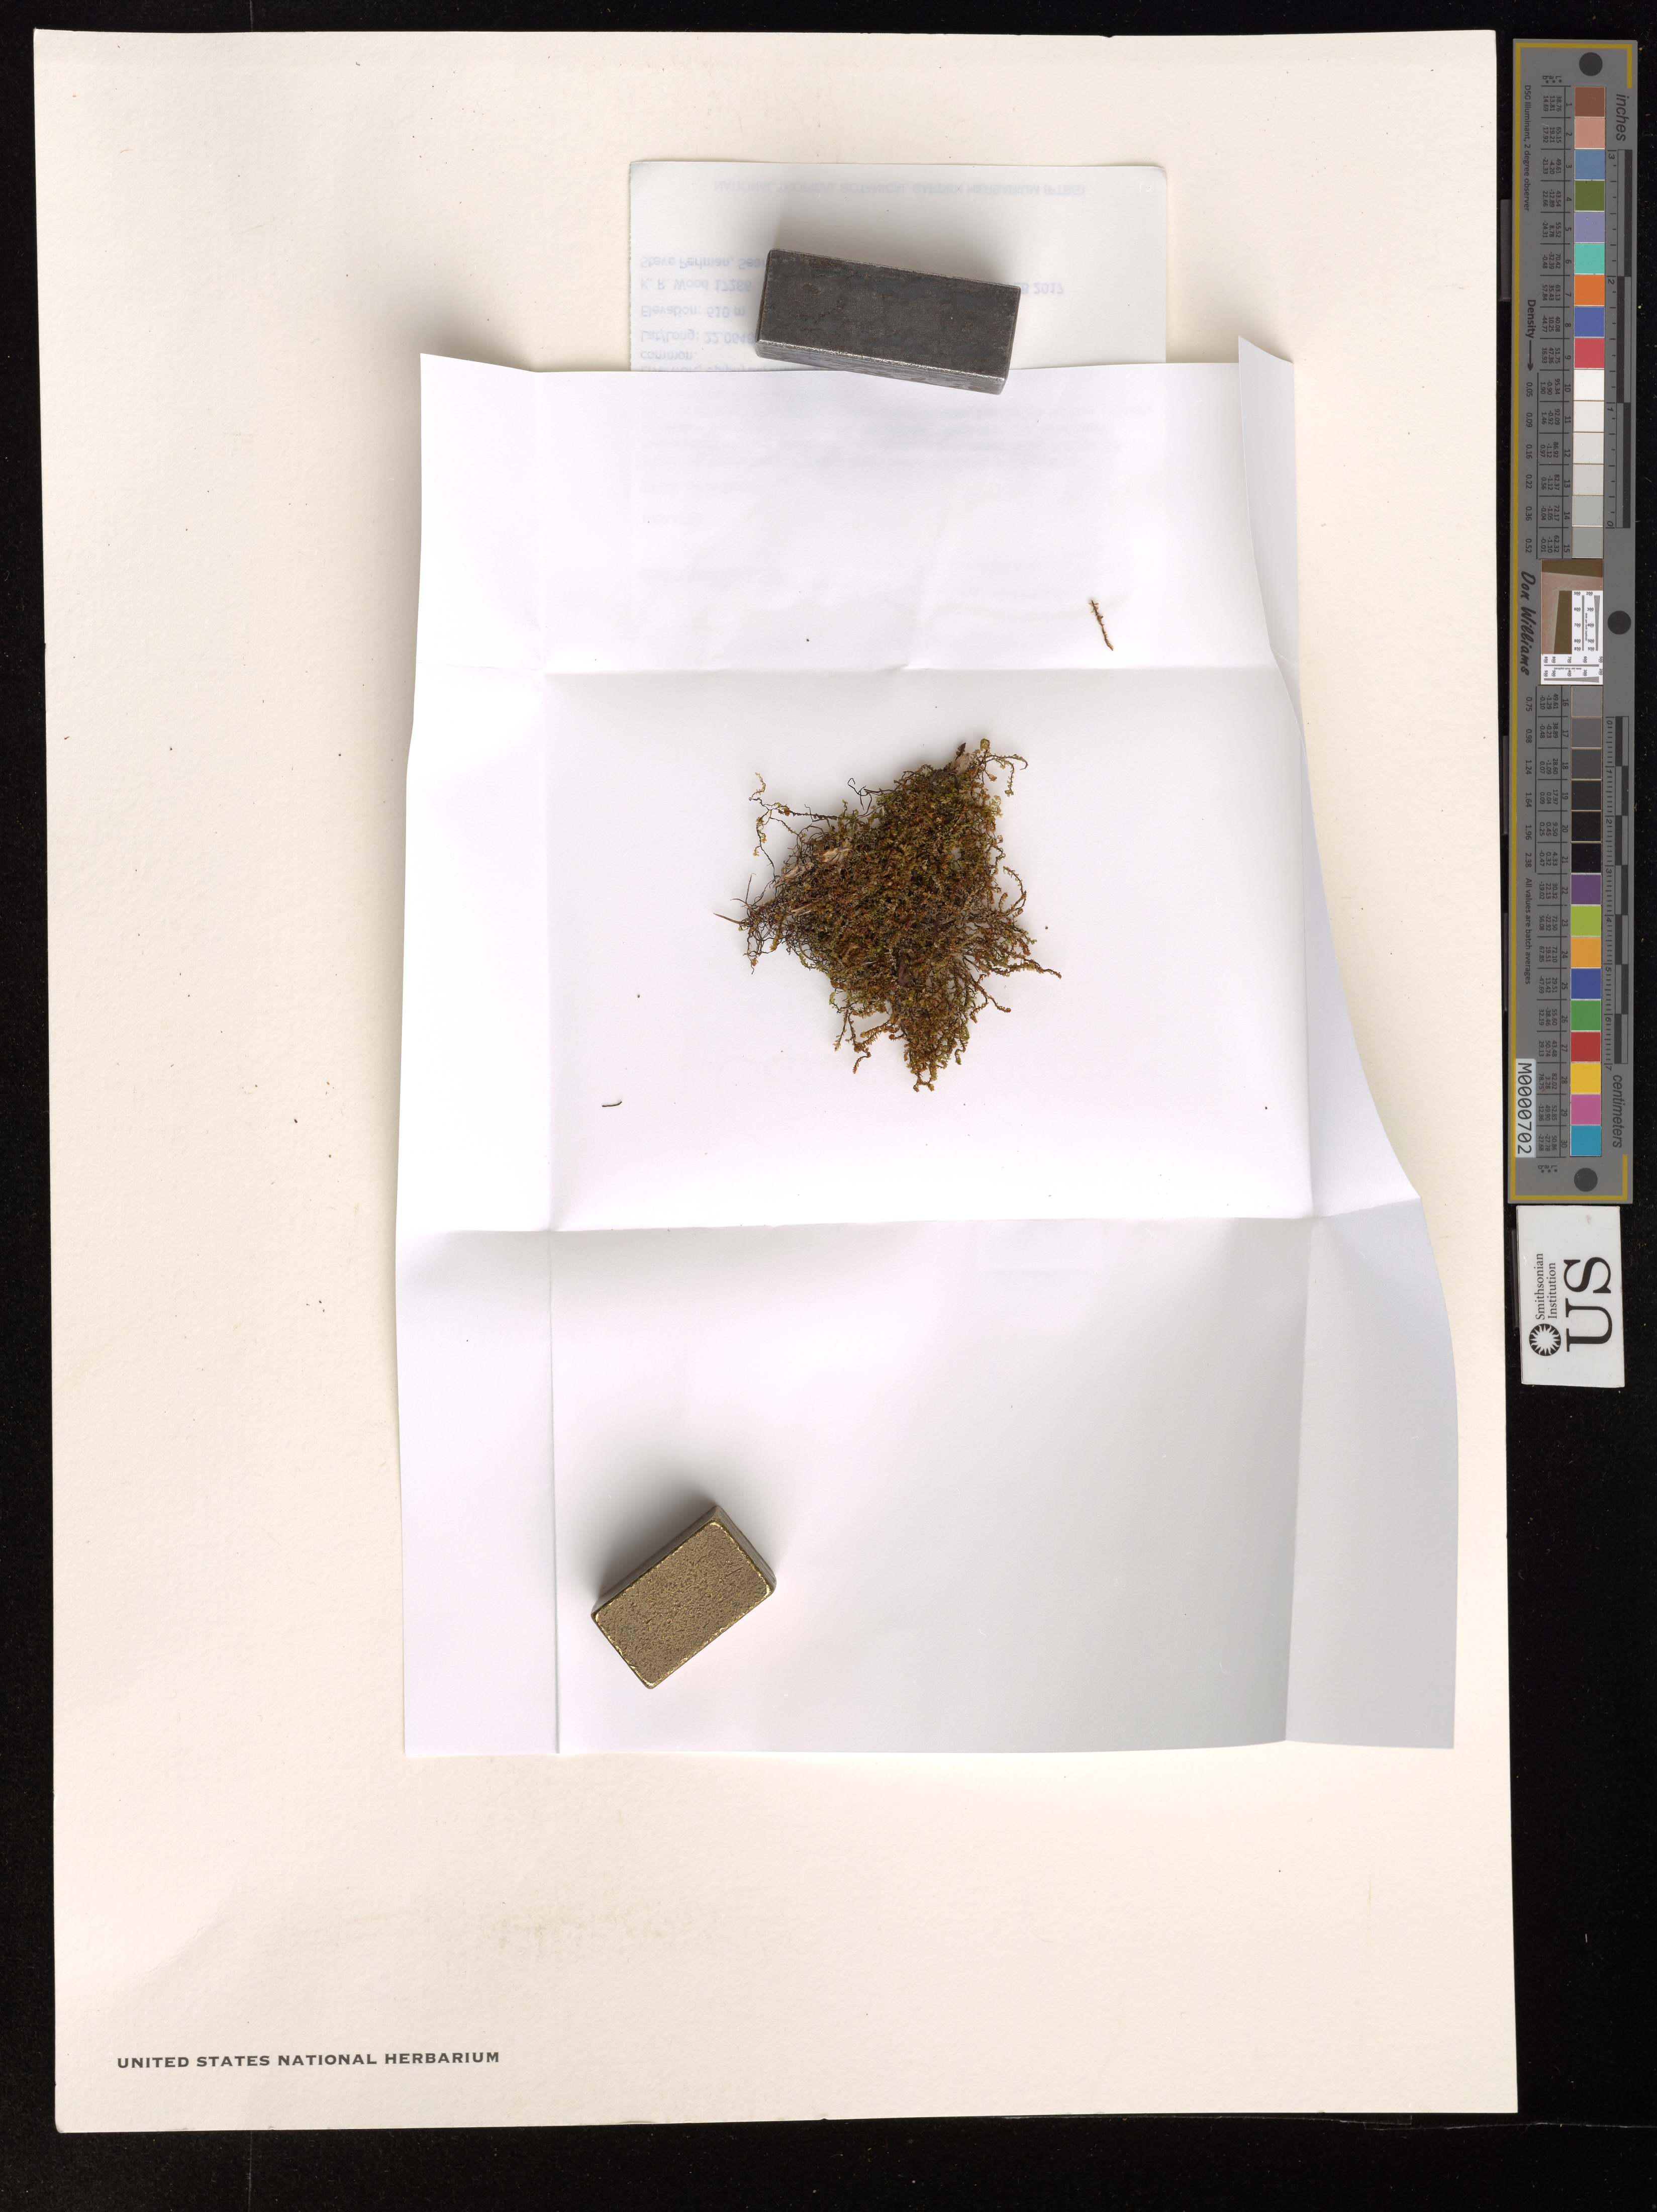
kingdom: Plantae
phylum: Marchantiophyta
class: Jungermanniopsida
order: Jungermanniales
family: Scapaniaceae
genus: Scapania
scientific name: Scapania javanica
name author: Gott.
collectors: K. R. Wood, S. Perlman & S. Walsh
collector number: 17286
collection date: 2017-02-21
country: United States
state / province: Hawaii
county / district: Kauai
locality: The Hawaiian Islands. Kauai Lihue District. Blue Hole, headwaters of Wailue River, below Waialeale and Kawaikini.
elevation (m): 610